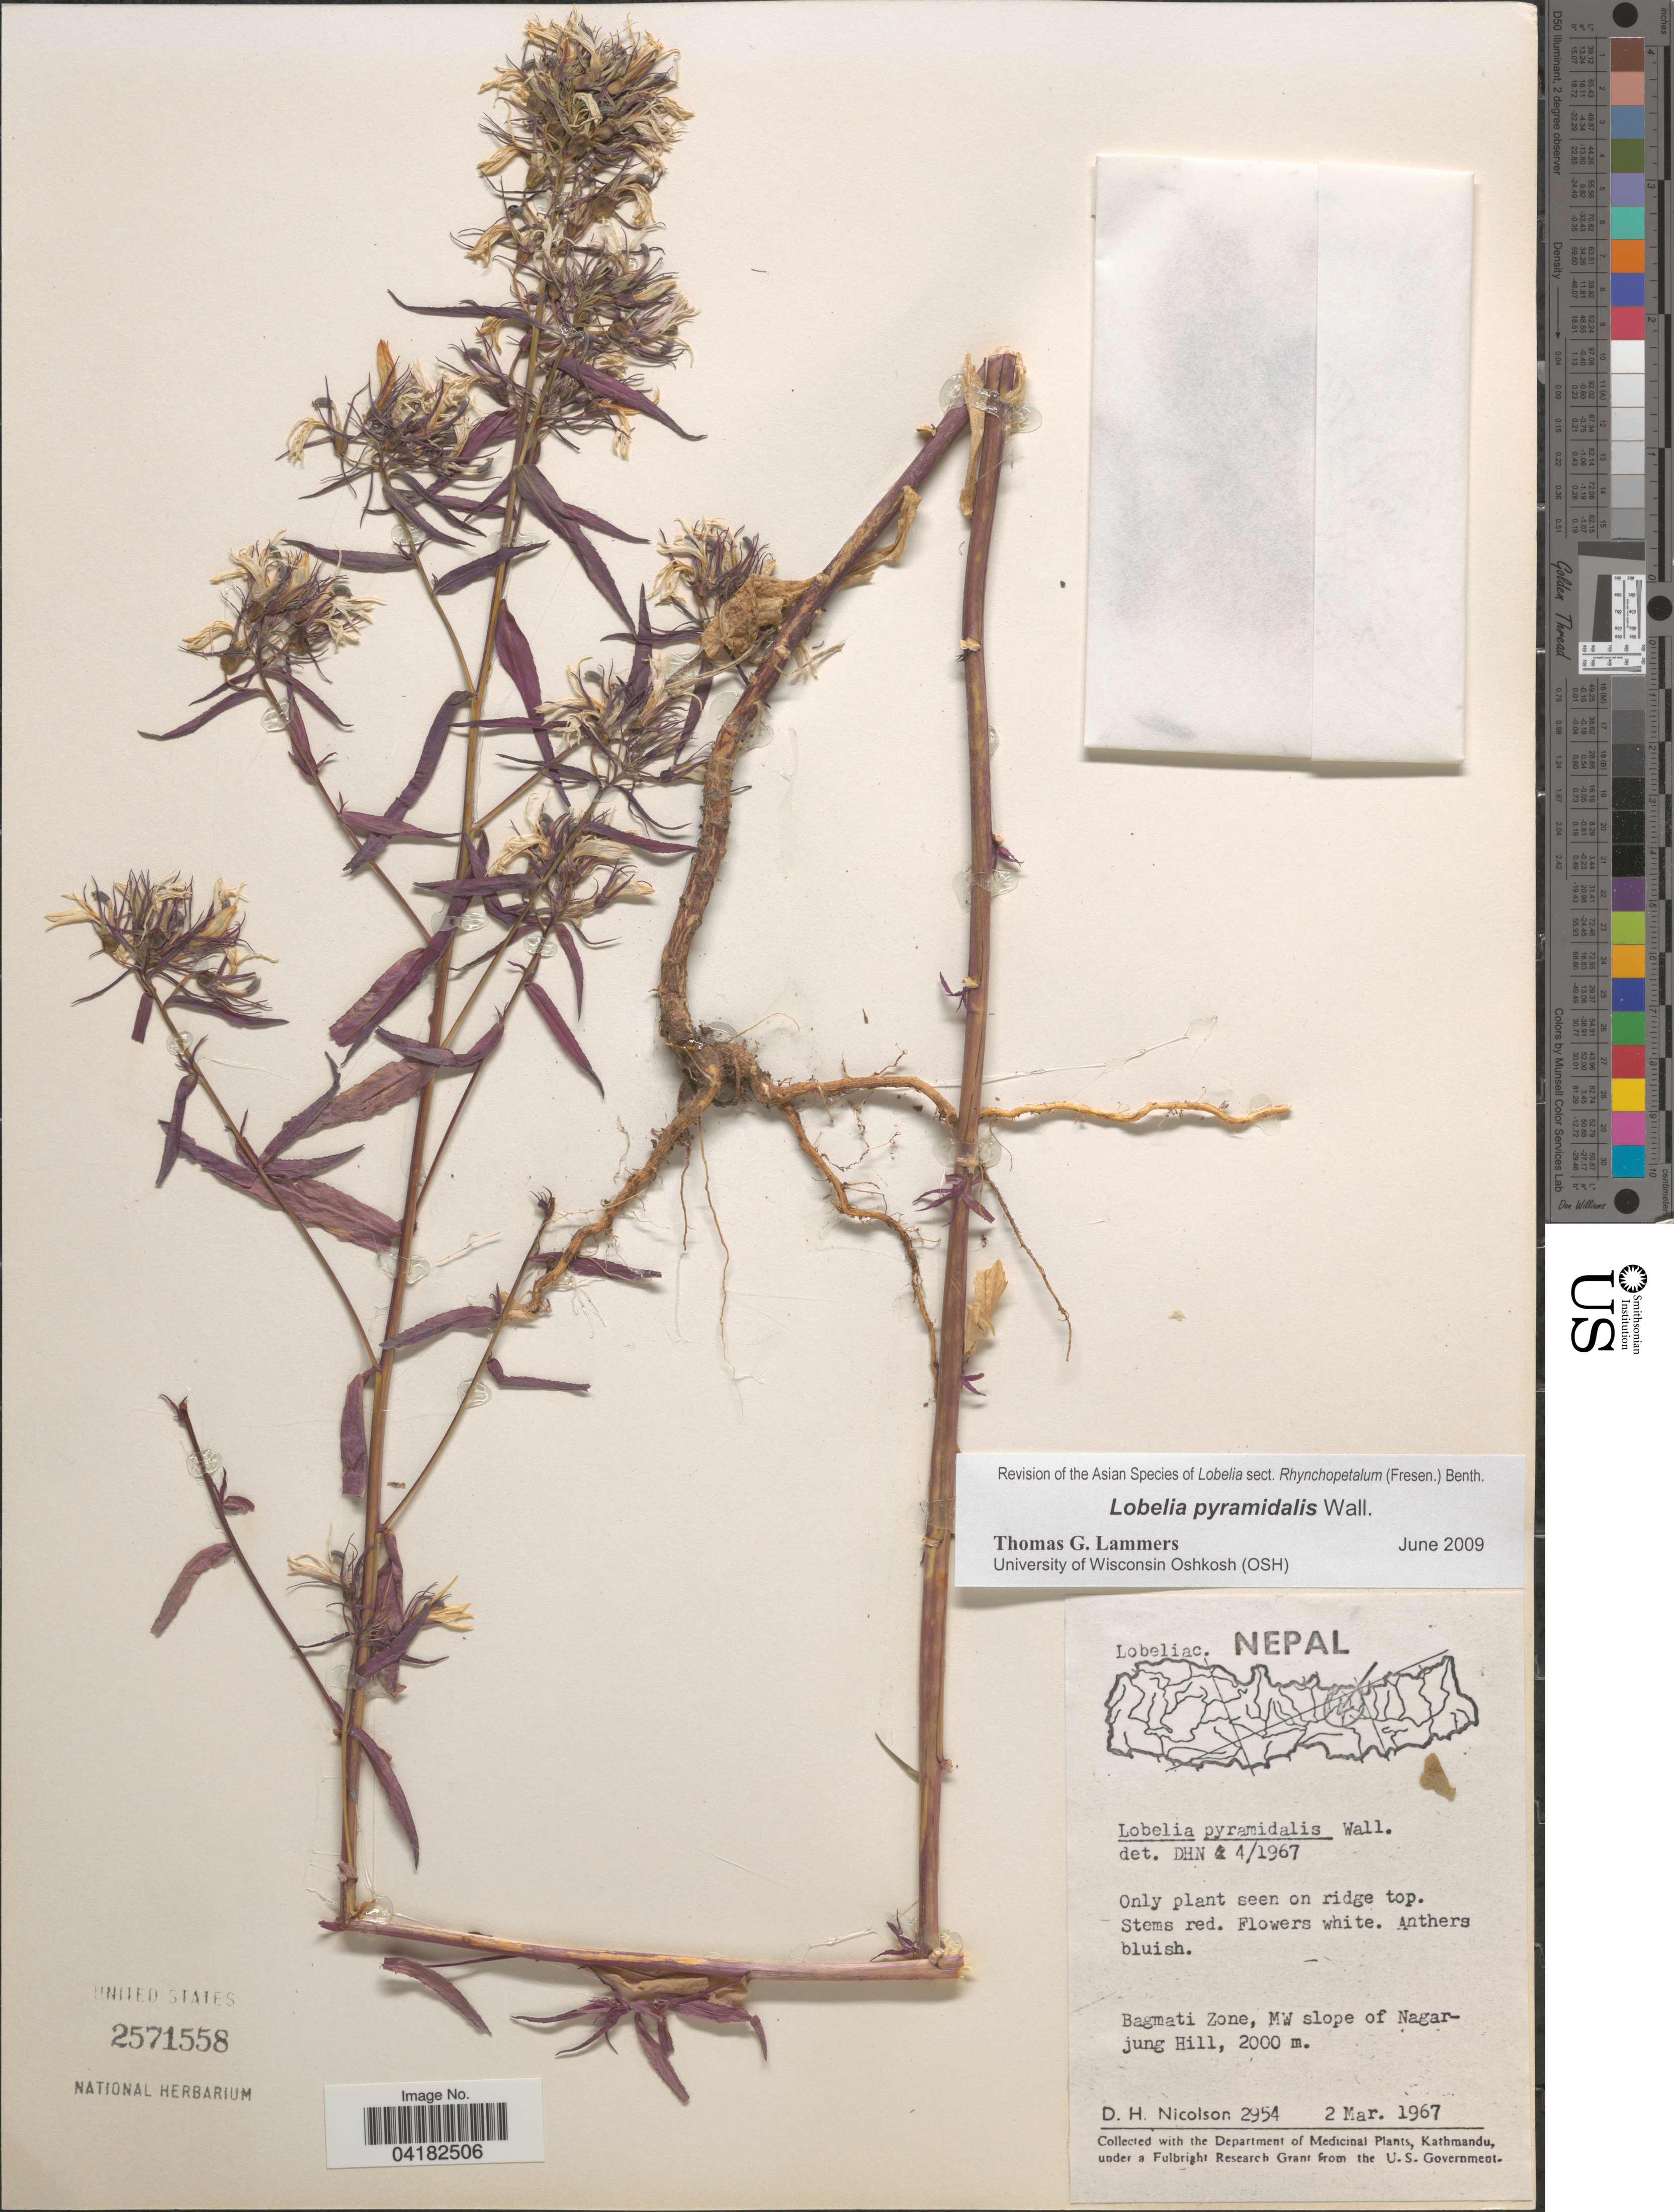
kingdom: Plantae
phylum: Tracheophyta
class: Magnoliopsida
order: Asterales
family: Campanulaceae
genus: Lobelia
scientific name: Lobelia pyramidalis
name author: Wall.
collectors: D. H. Nicolson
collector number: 2954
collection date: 1967-03-02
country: Nepal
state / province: Bagmati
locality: Bagmati Zone, MW slope of Nagarjung Hill.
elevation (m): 2000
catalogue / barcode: US 2571558